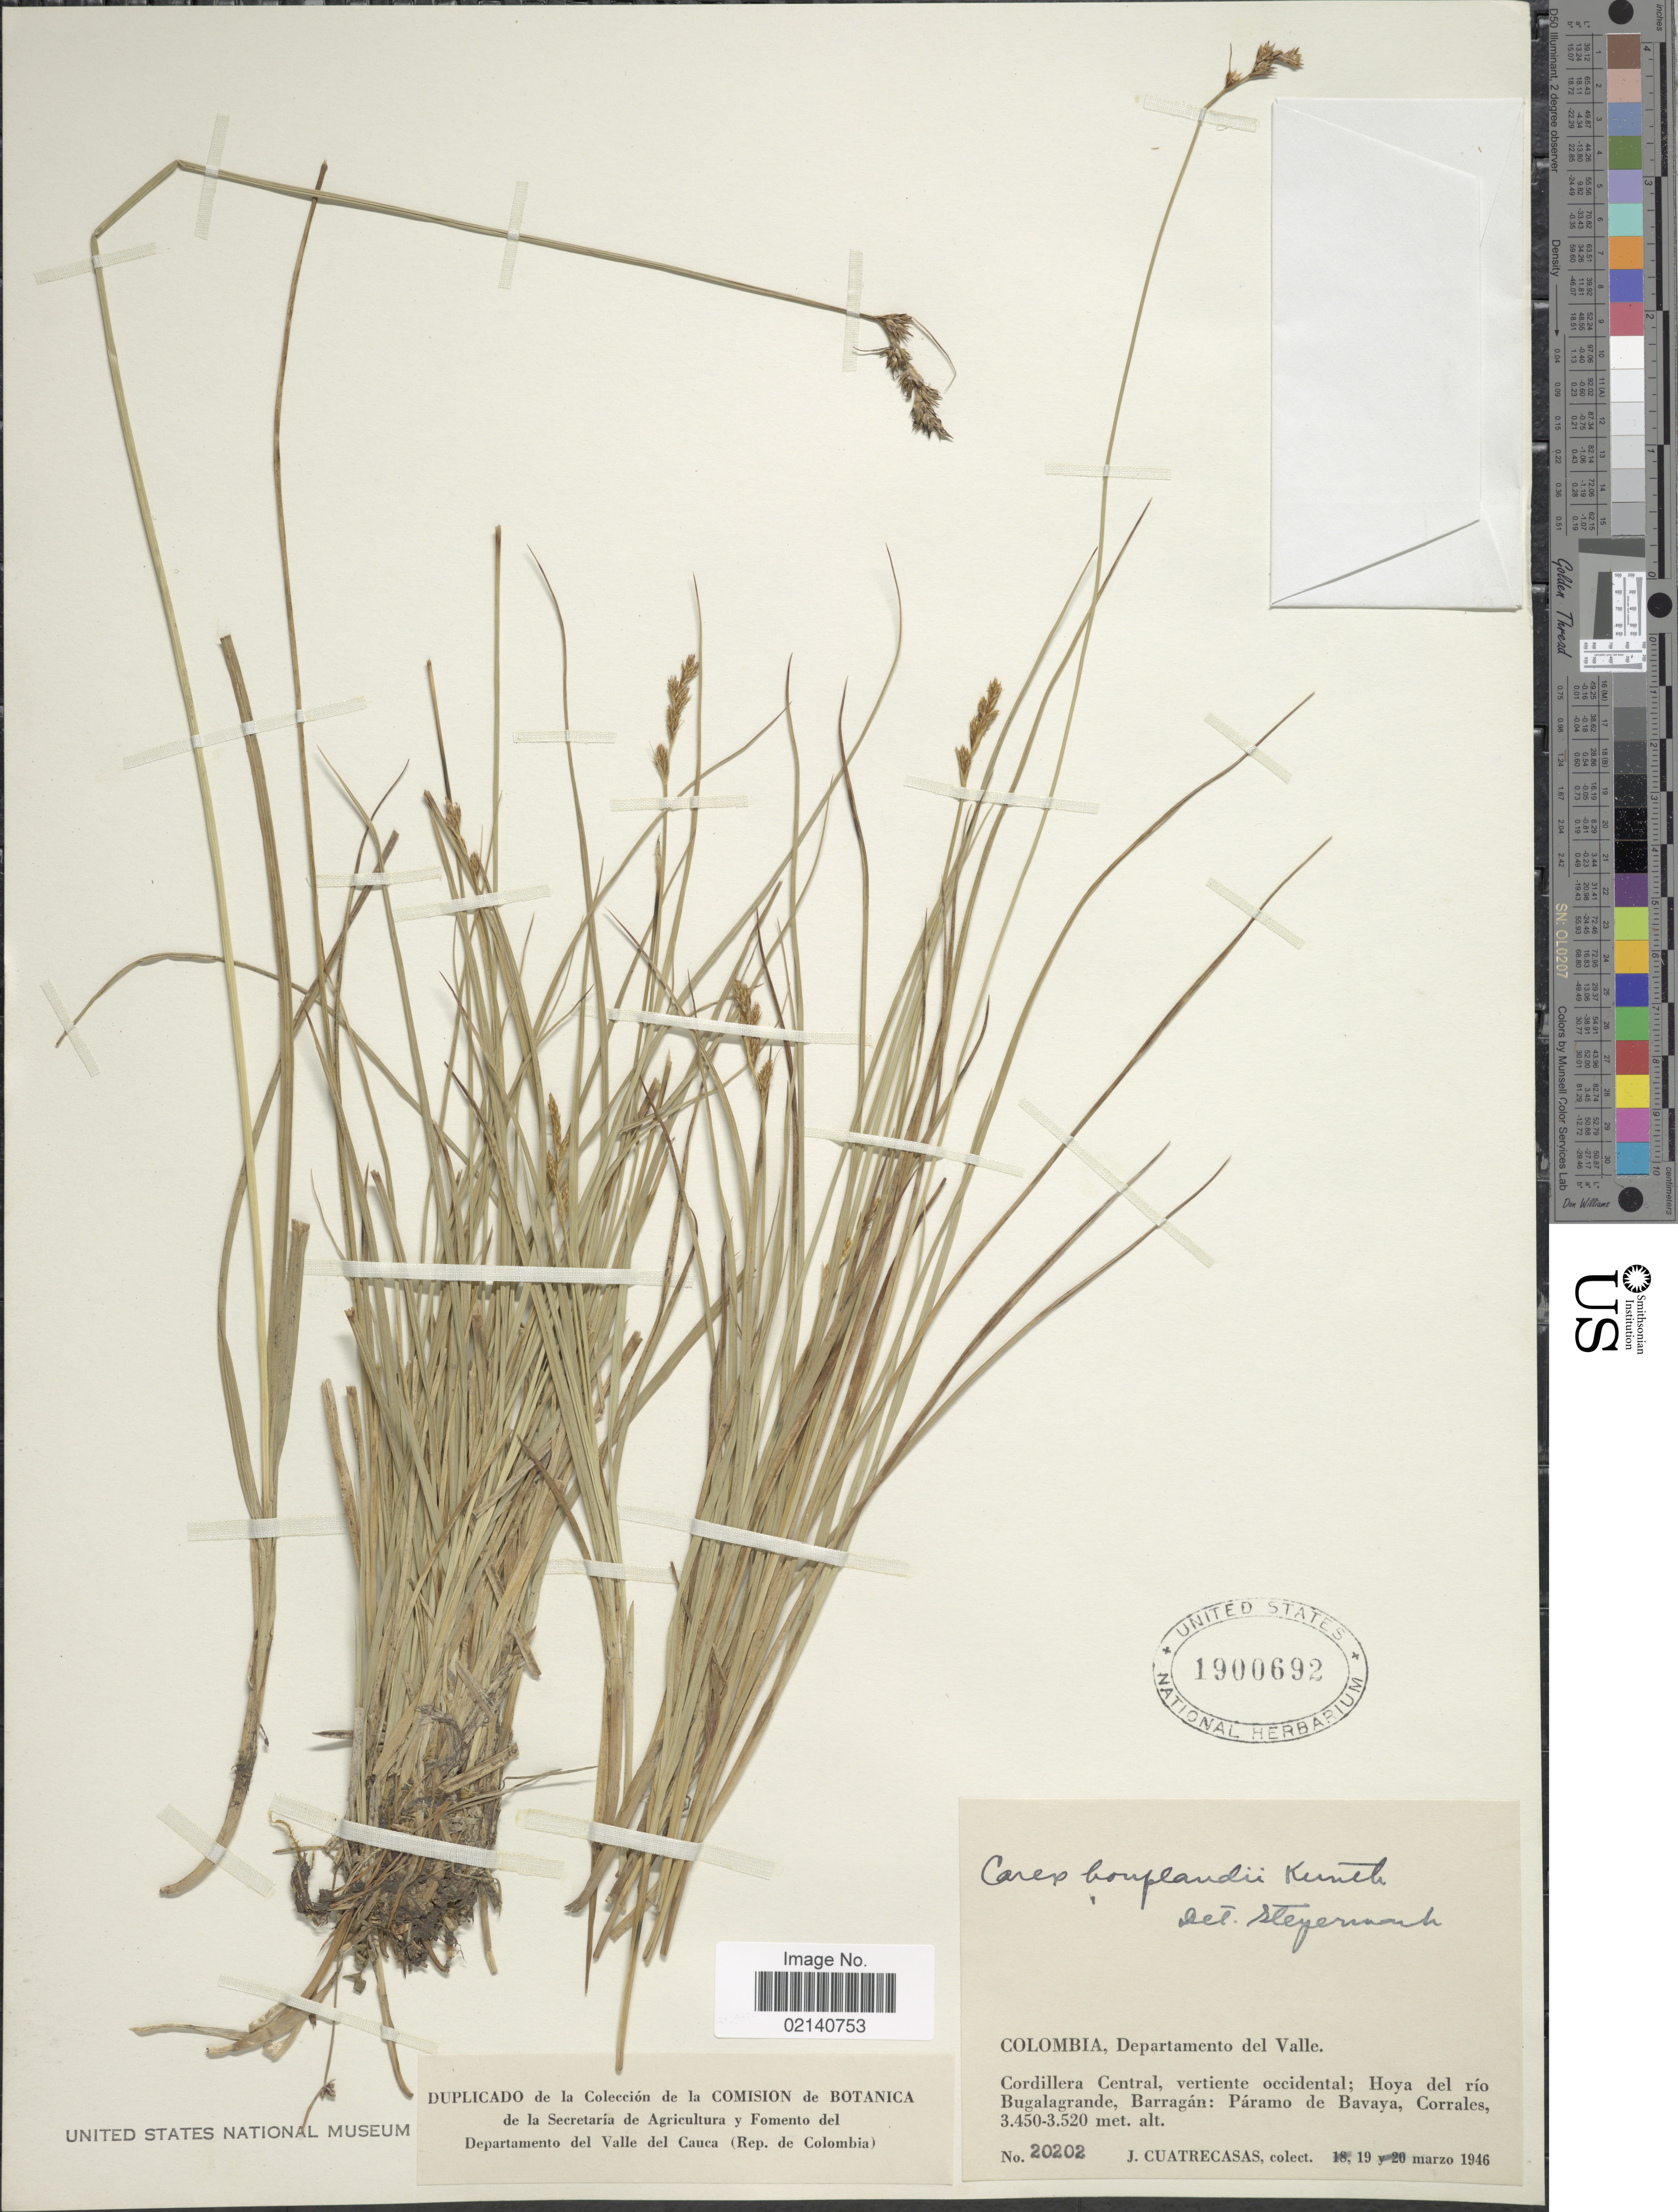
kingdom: Plantae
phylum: Tracheophyta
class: Liliopsida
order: Poales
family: Cyperaceae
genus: Carex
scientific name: Carex bonplandii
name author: Kunth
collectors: J. Cuatrecasas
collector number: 20202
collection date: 1946-03-19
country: Colombia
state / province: Valle del Cauca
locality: Departamento del Valle. Cordillera Central, vertiente occidental; Hoya del rio Bugalagrande, Barragan: Paramo de Bavaya, Corrales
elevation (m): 3450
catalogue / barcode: US 1900692